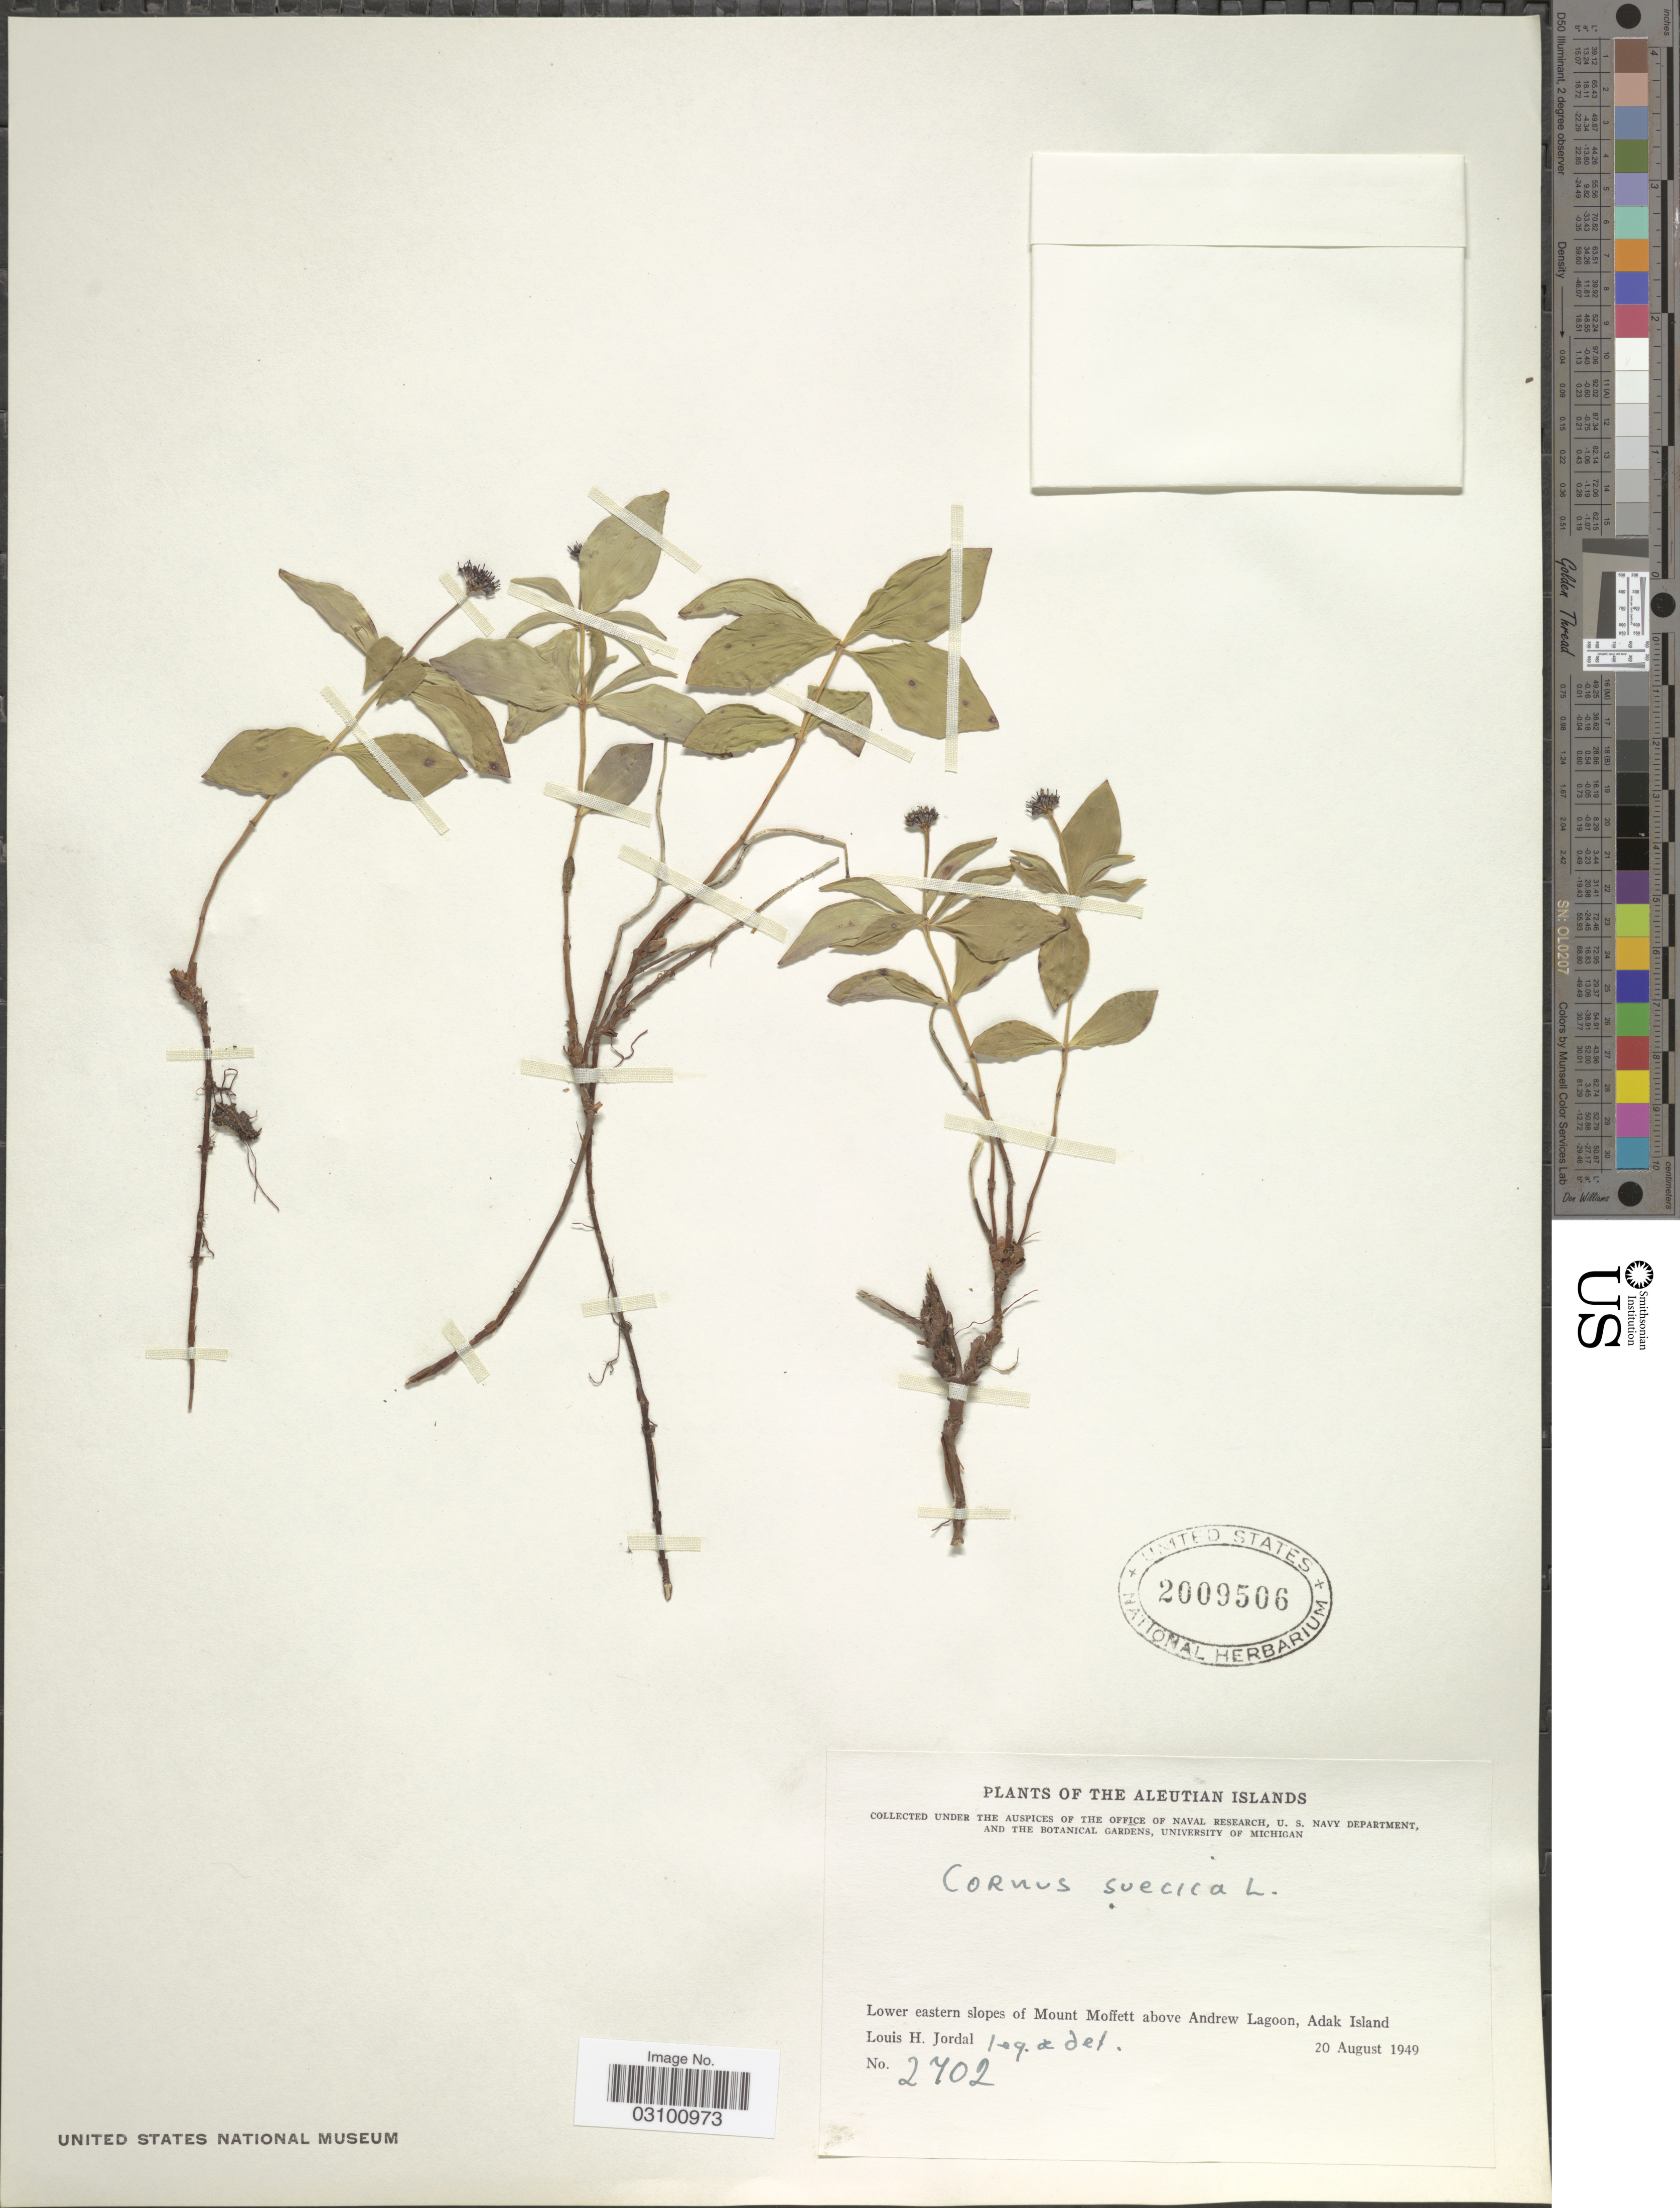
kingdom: Plantae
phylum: Tracheophyta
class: Magnoliopsida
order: Cornales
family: Cornaceae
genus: Cornus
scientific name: Cornus suecica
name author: L.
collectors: L. Jordal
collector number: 2702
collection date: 1949-08-20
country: United States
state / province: Alaska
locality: Aleutian Islands. Lower eastern slopes of Mount Moffett above Andrew Lagoon, Adak Island.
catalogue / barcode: US 2009506